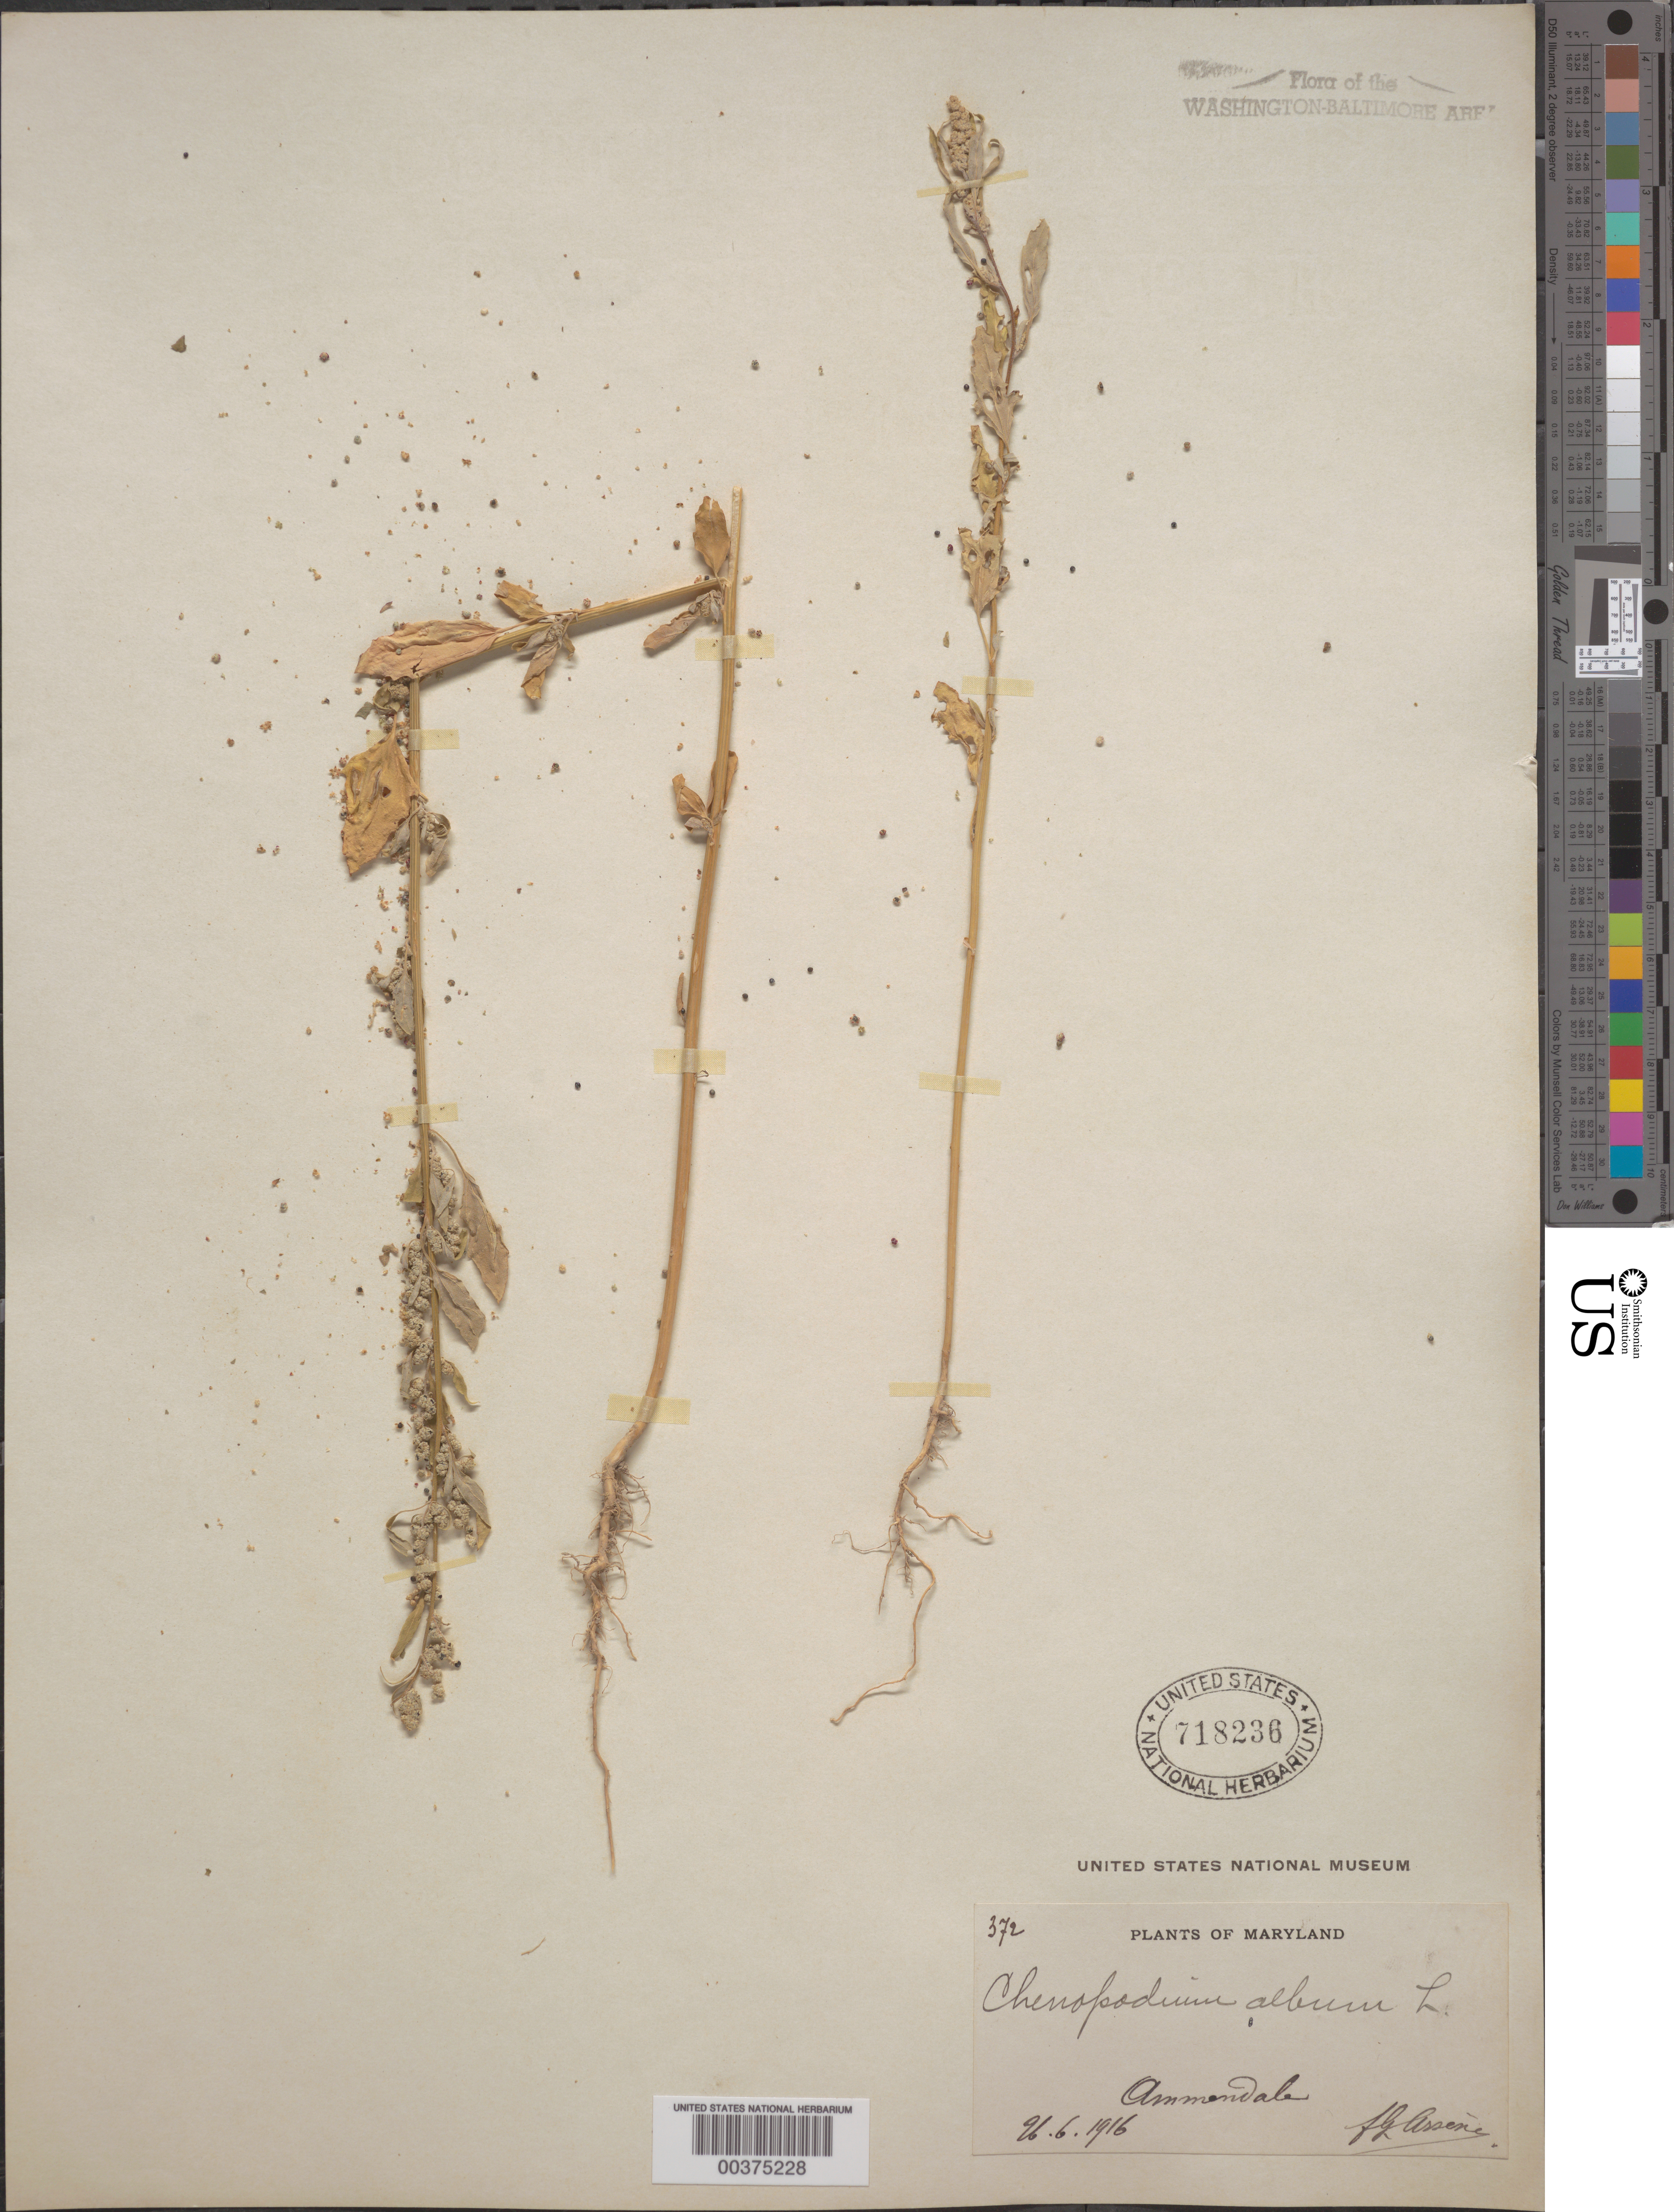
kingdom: Plantae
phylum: Tracheophyta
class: Magnoliopsida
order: Caryophyllales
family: Amaranthaceae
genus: Chenopodium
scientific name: Chenopodium album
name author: L.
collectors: Bro. G. Arsène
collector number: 372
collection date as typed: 26 Jun 1916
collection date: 1916-06-26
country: United States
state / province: Maryland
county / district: Prince George's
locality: Ammendale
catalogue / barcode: US 718236